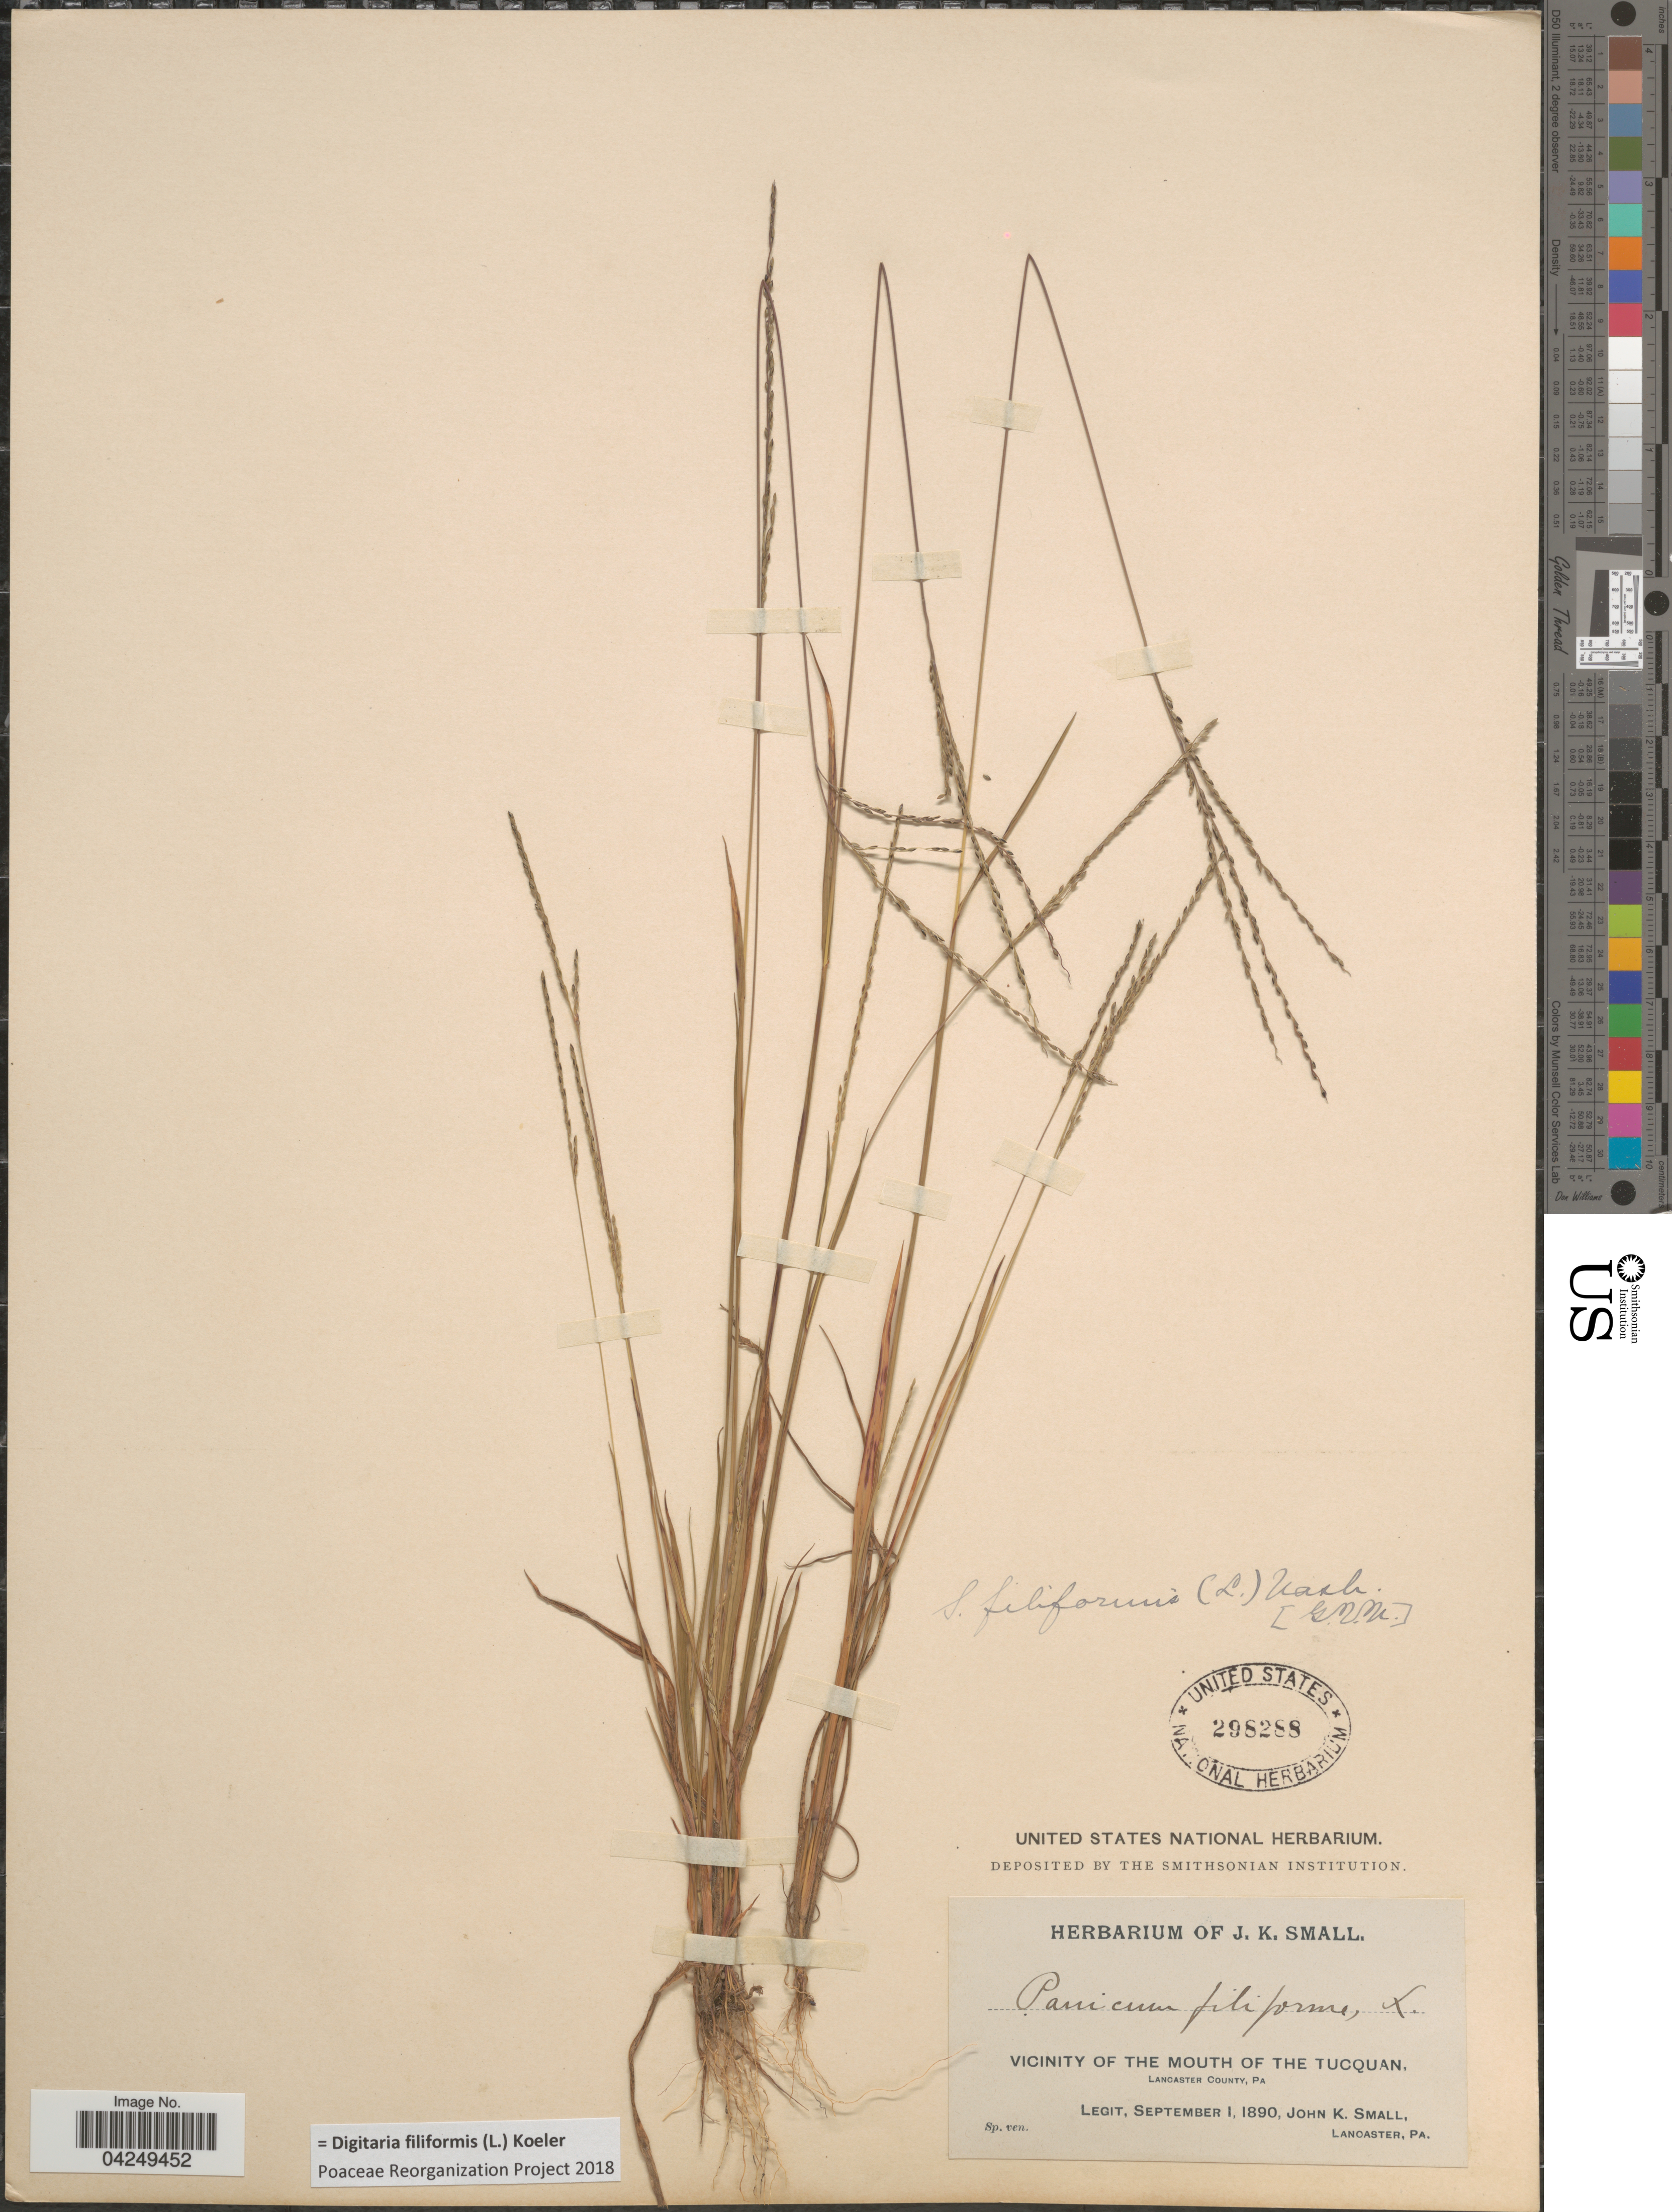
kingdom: Plantae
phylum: Tracheophyta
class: Liliopsida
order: Poales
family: Poaceae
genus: Digitaria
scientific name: Digitaria filiformis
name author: (L.) Koeler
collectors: J. K. Small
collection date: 1890-09-01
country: United States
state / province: Pennsylvania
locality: Vicinity of the Mouth of the Tucquan. Lancaster County.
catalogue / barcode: US 298288